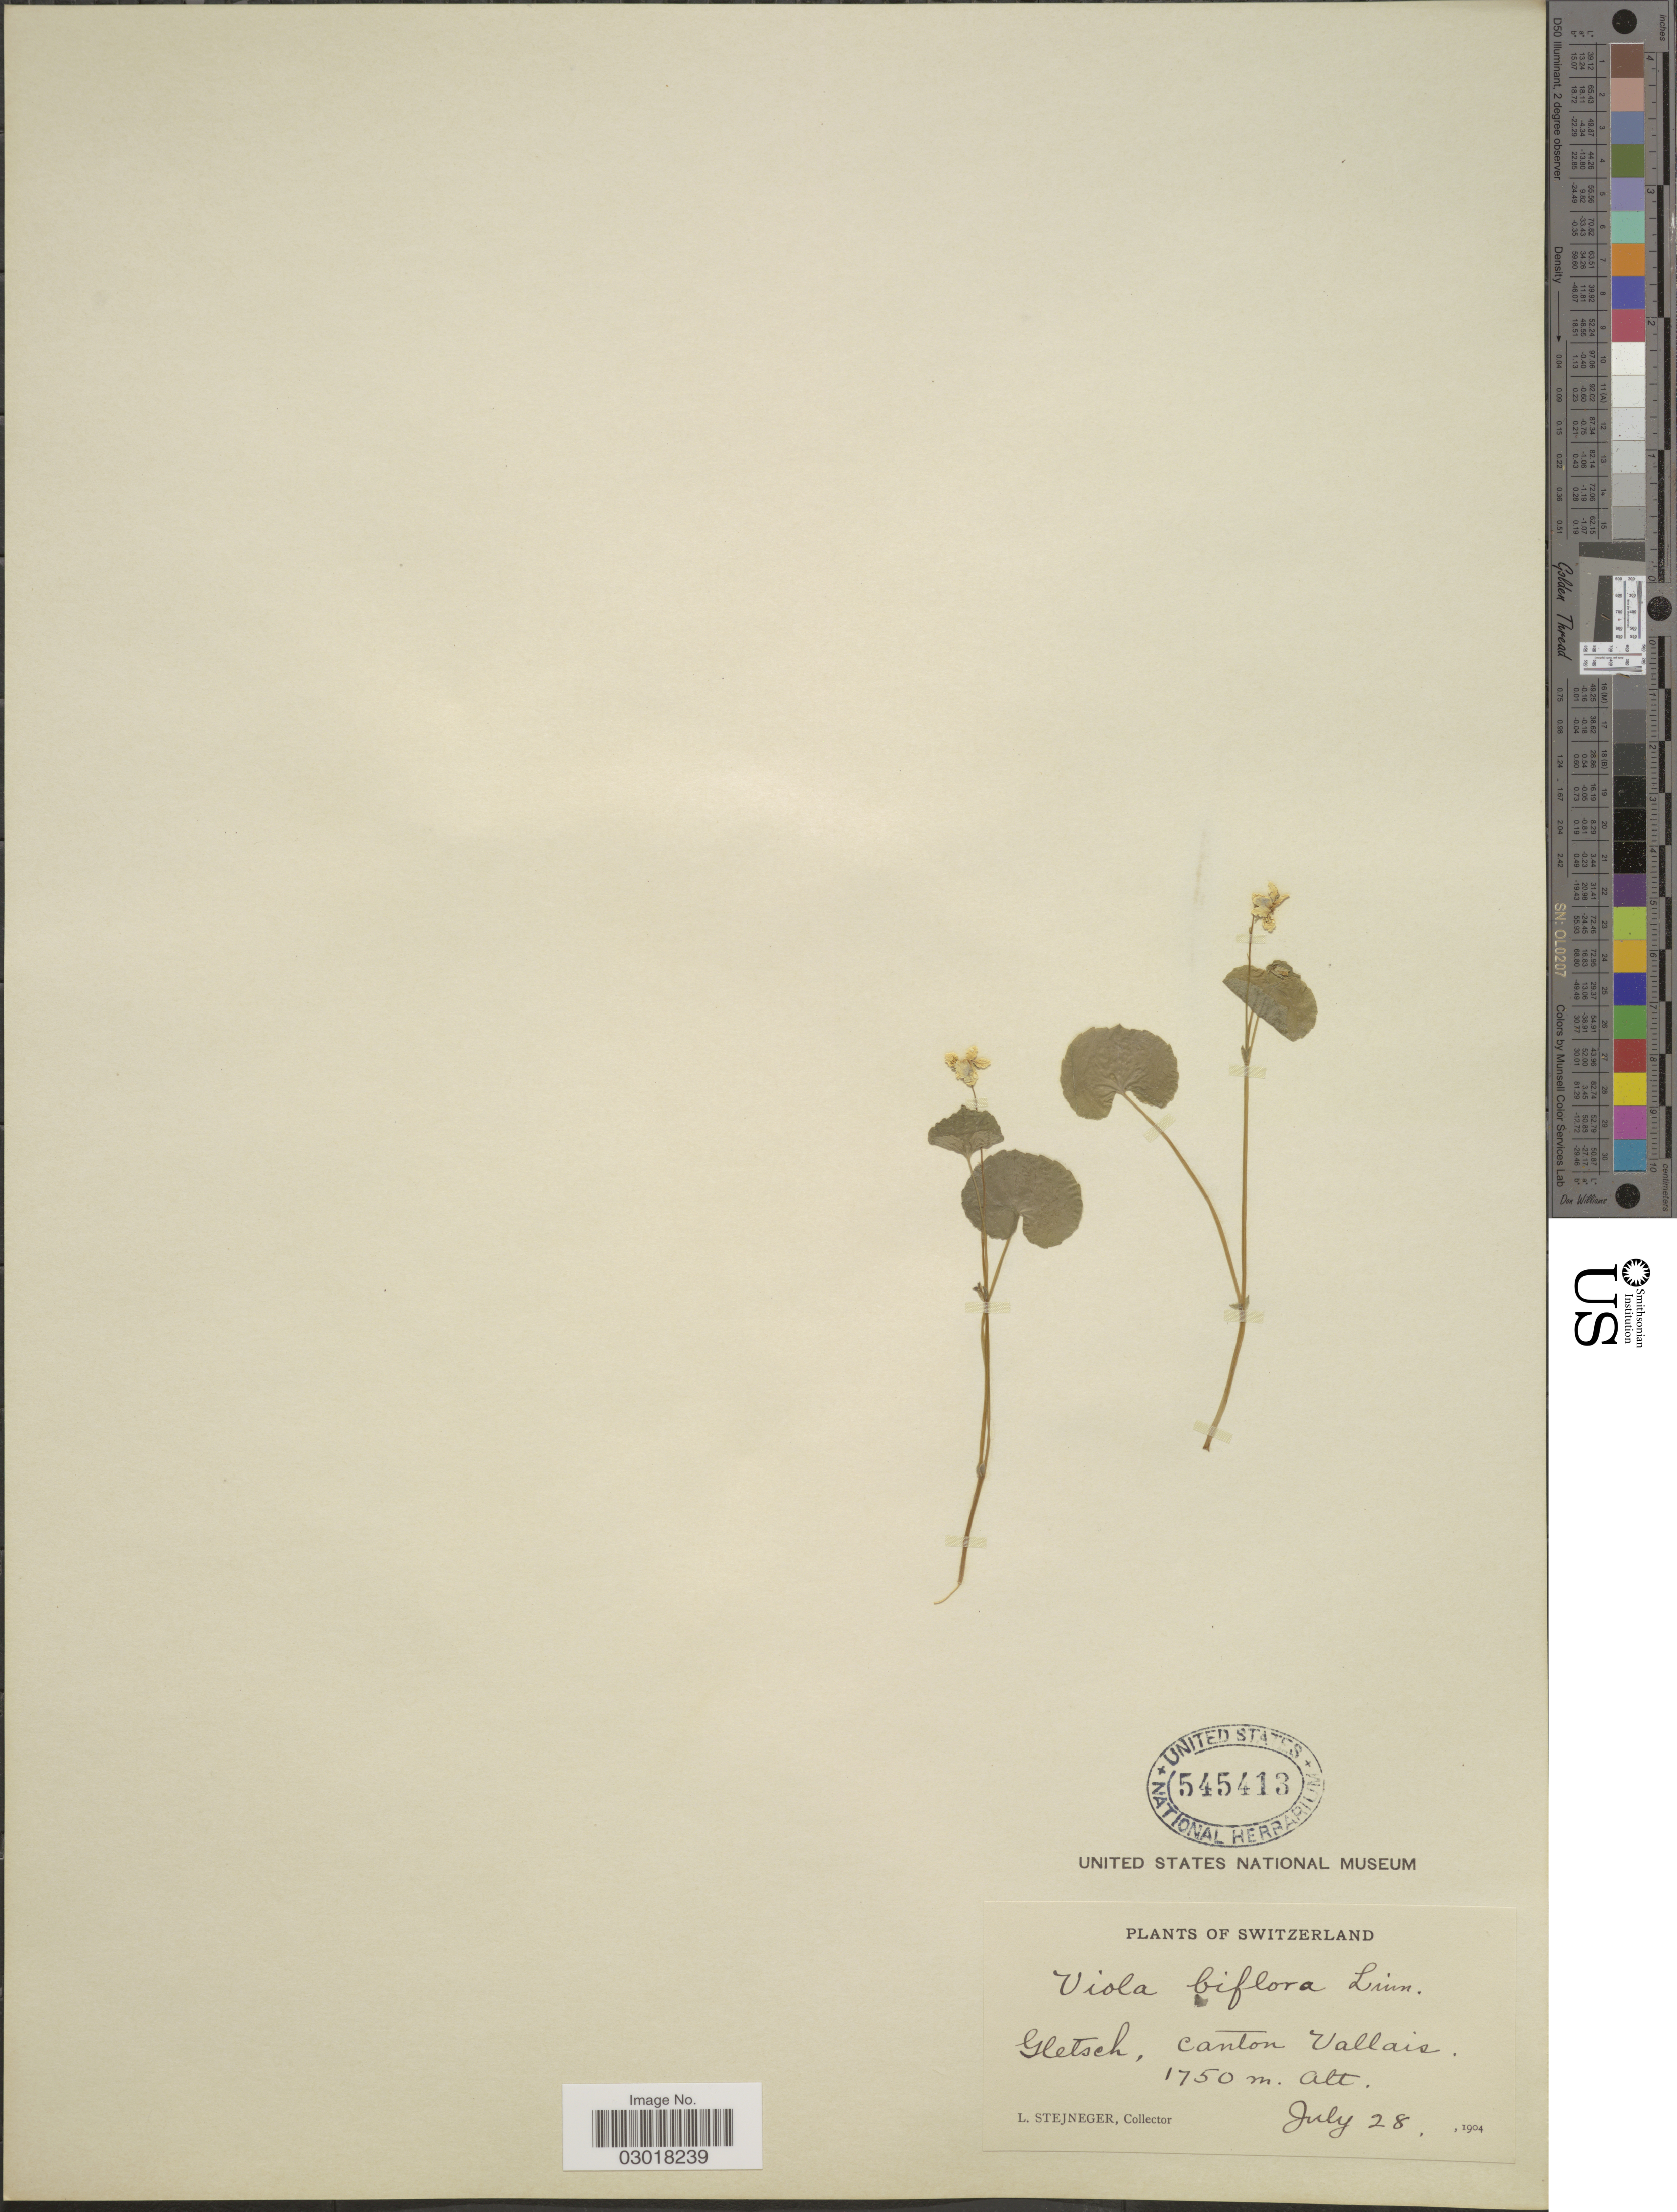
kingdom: Plantae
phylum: Tracheophyta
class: Magnoliopsida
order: Malpighiales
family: Violaceae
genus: Viola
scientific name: Viola biflora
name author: L.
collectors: L. Stejneger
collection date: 1904-07-28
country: Switzerland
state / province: Valais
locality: Gletsch, canton Vallais.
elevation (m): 1750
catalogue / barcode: US 545413